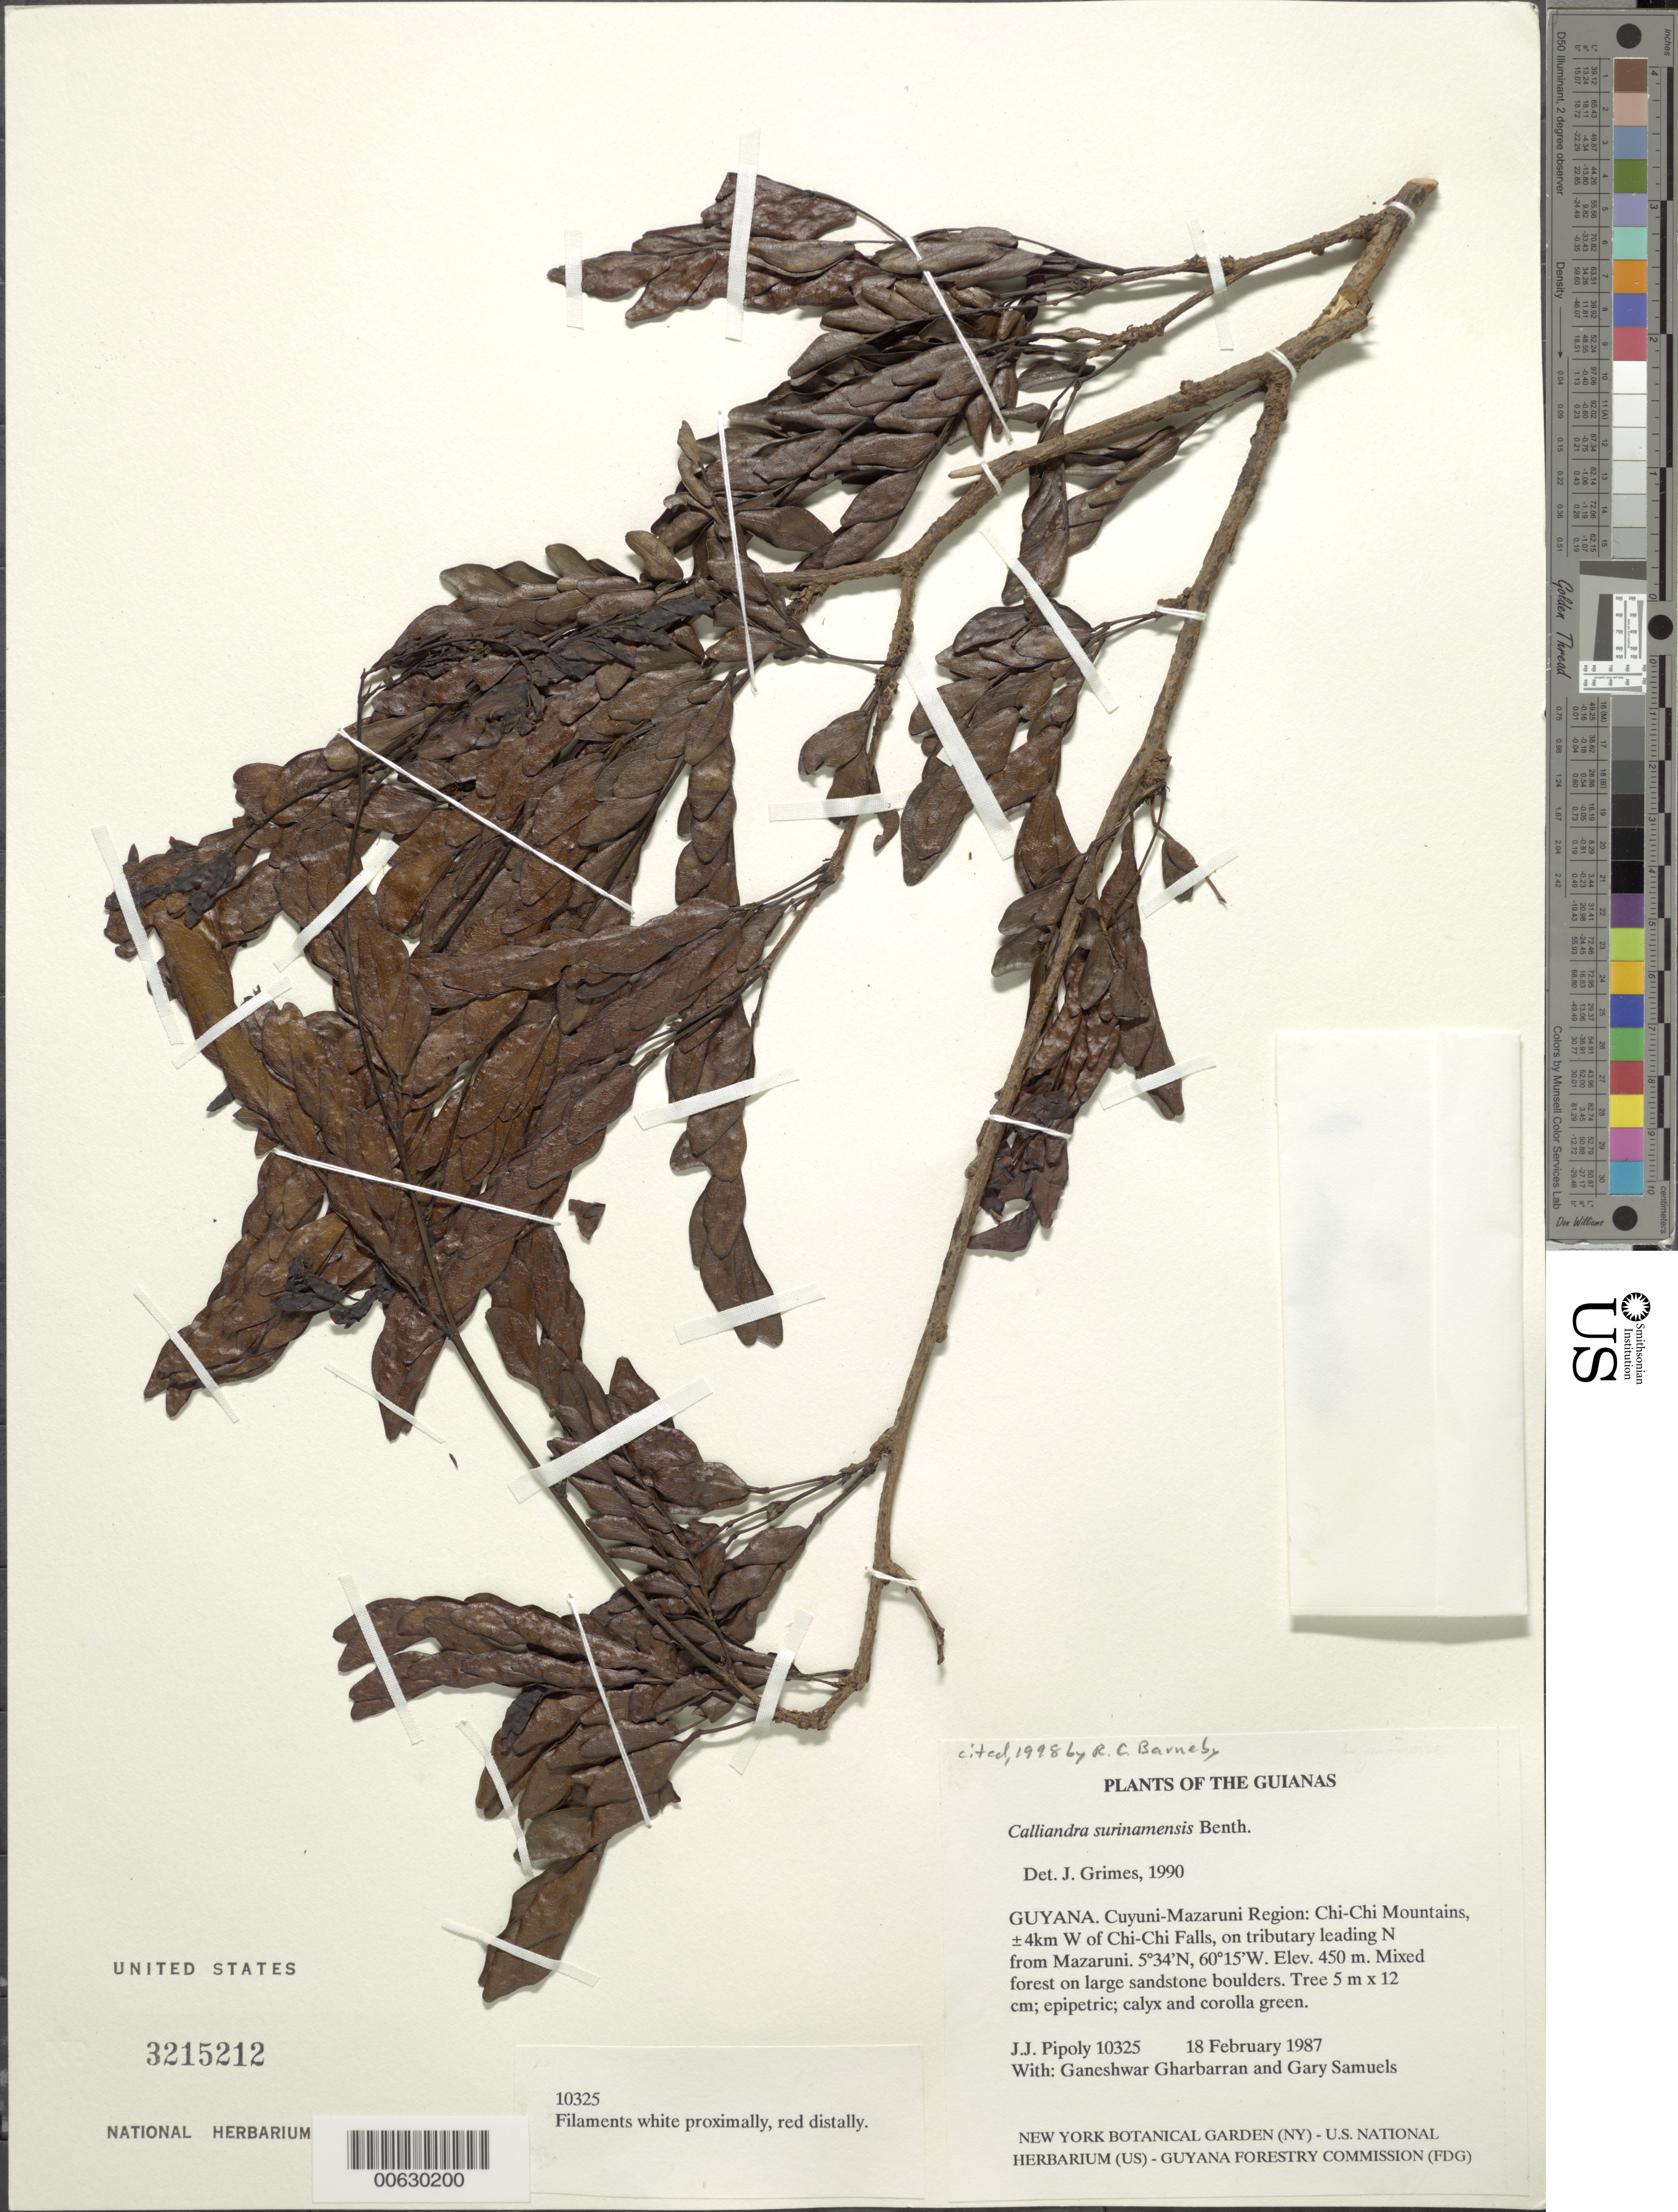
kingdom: Plantae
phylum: Tracheophyta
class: Magnoliopsida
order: Fabales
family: Fabaceae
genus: Calliandra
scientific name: Calliandra surinamensis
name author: Benth.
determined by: Grimes, J.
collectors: J. J. Pipoly, G. Gharbarran & G. Samuels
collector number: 10325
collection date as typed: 18 February 1987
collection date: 1987-02-18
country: Guyana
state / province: Cuyuni-Mazaruni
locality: Chi-Chi Mountains, ±4km W of Chi-Chi Falls, on tributary leading N from Mazaruni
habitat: Mixed forest on large sandstone boulders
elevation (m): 450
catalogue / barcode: US 3215212